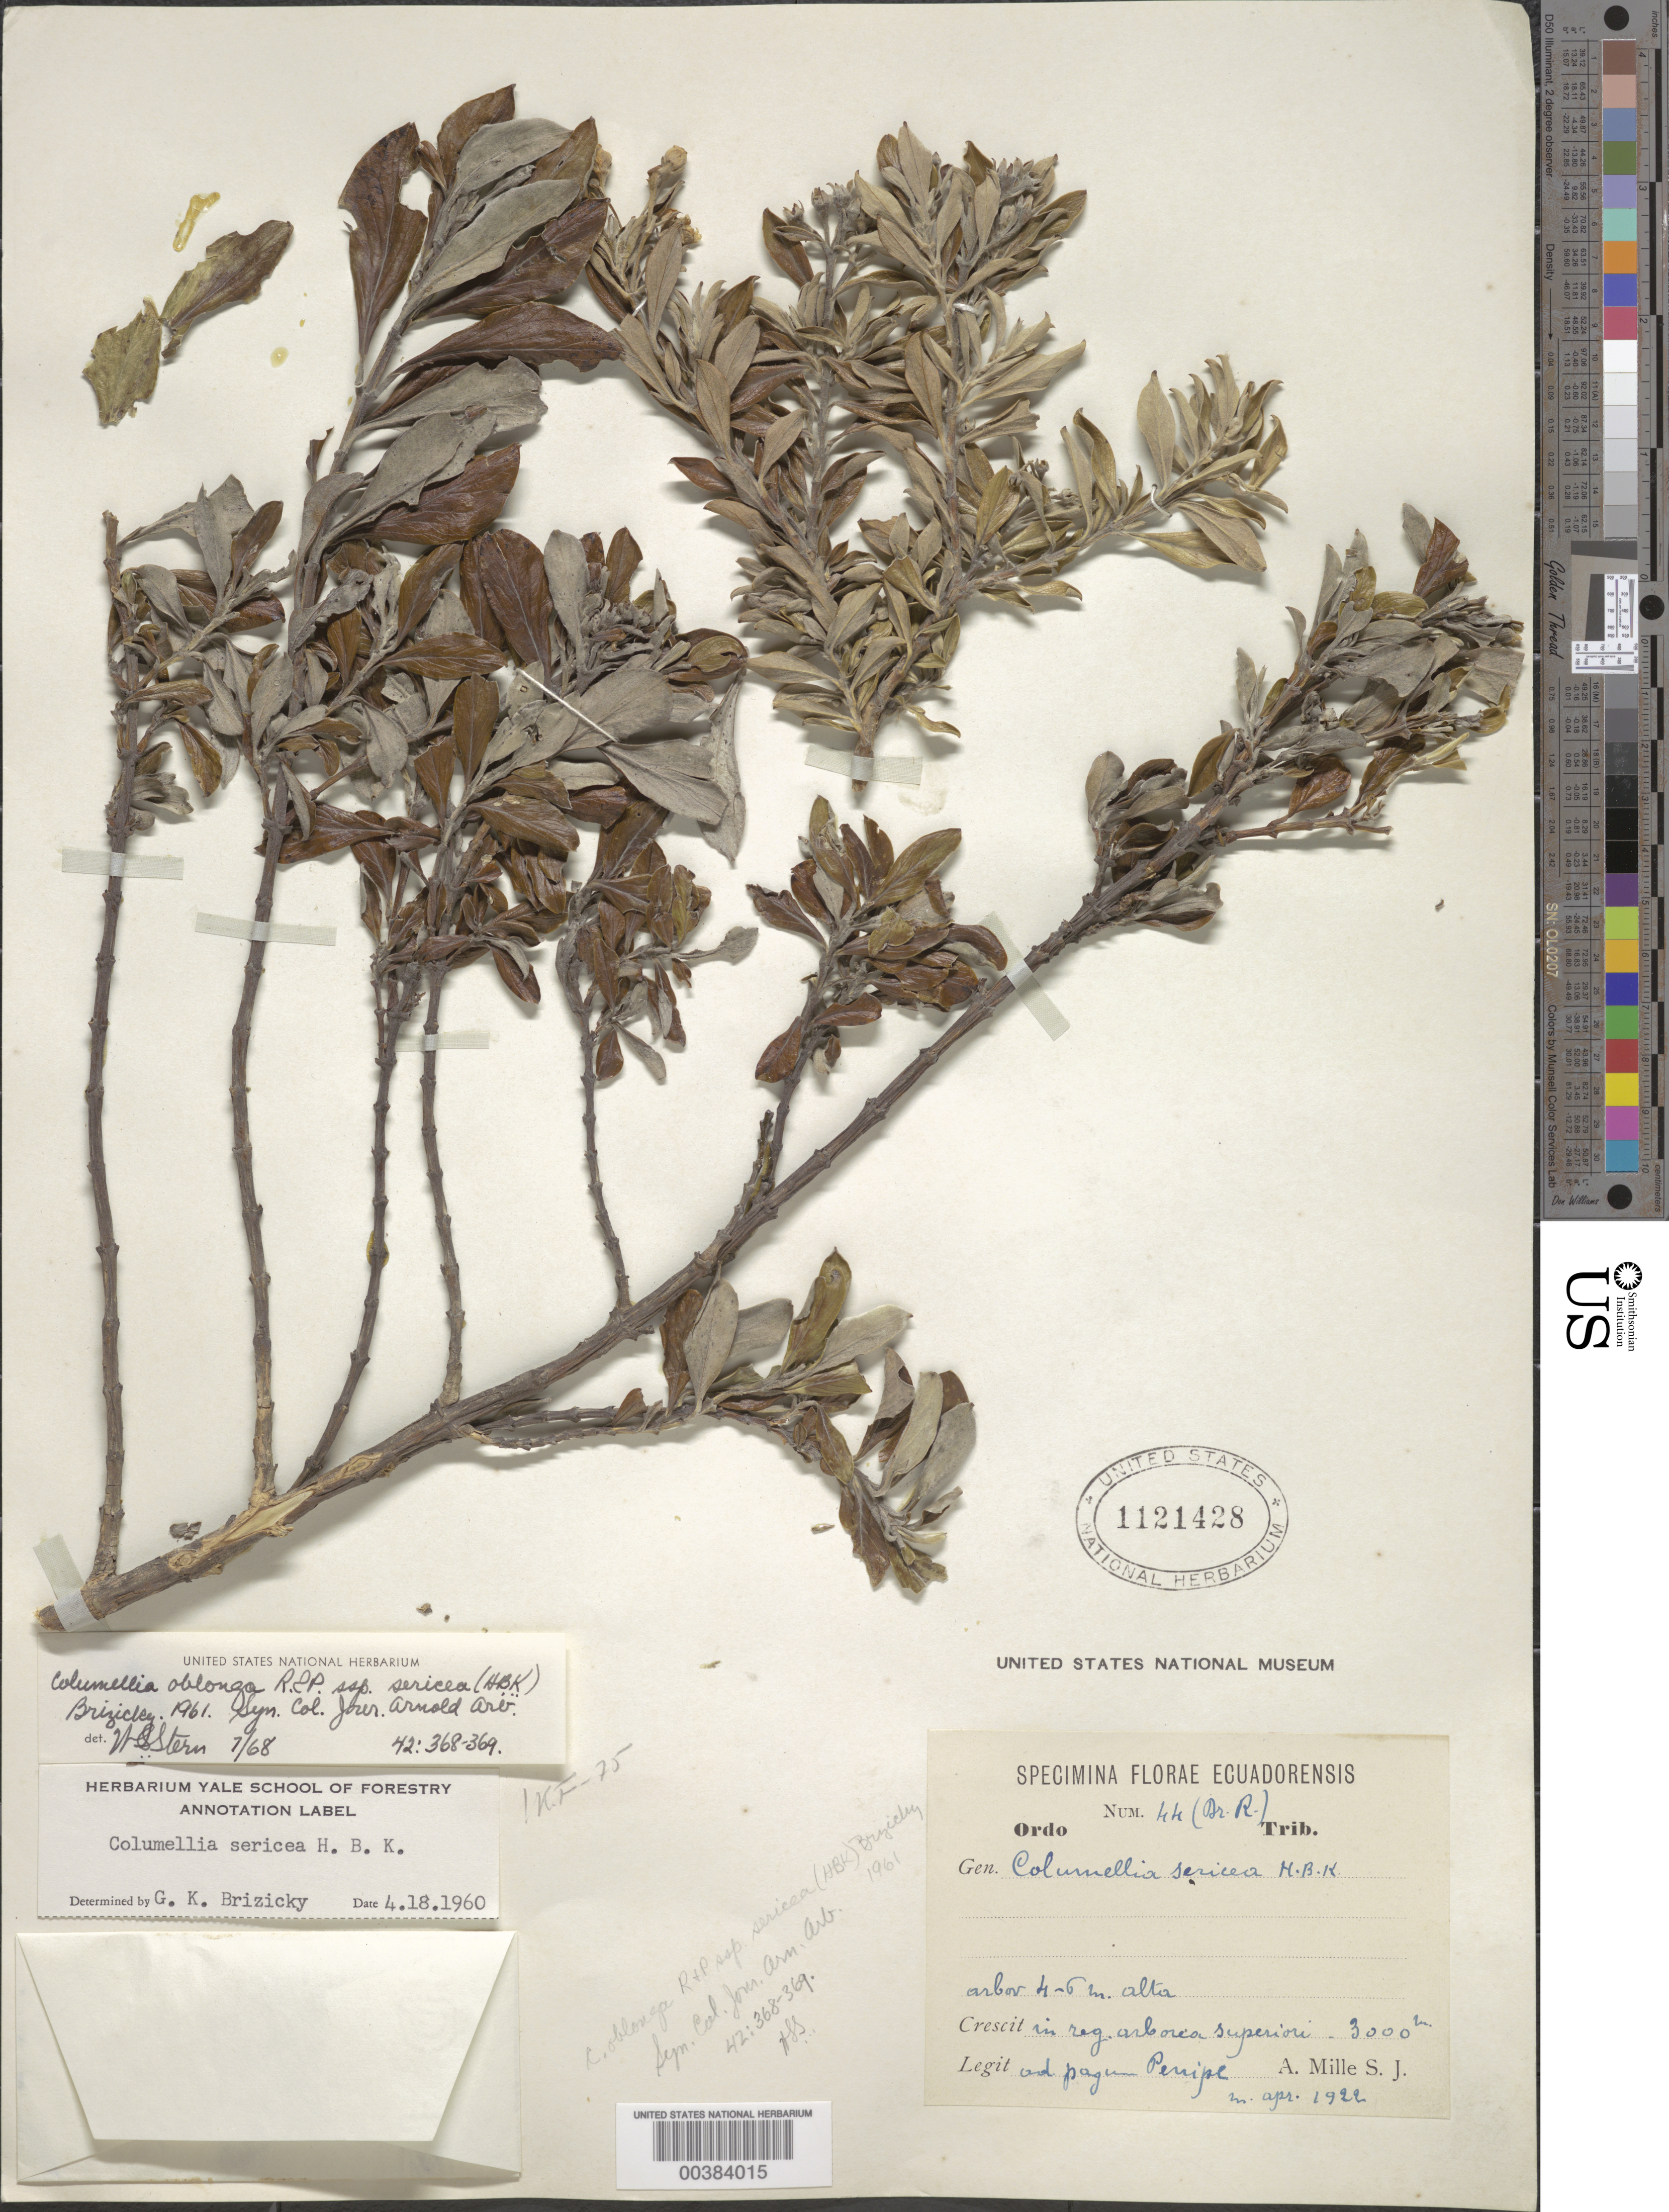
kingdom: Plantae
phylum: Tracheophyta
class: Magnoliopsida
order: Bruniales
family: Columelliaceae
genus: Columellia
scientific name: Columellia oblonga subsp. sericea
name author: (Kunth) Brizicky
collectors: S. J. A. Mille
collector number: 44 (dr. R.)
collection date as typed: Apr 1922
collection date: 1922-04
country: Ecuador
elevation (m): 3000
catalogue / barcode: US 1121428